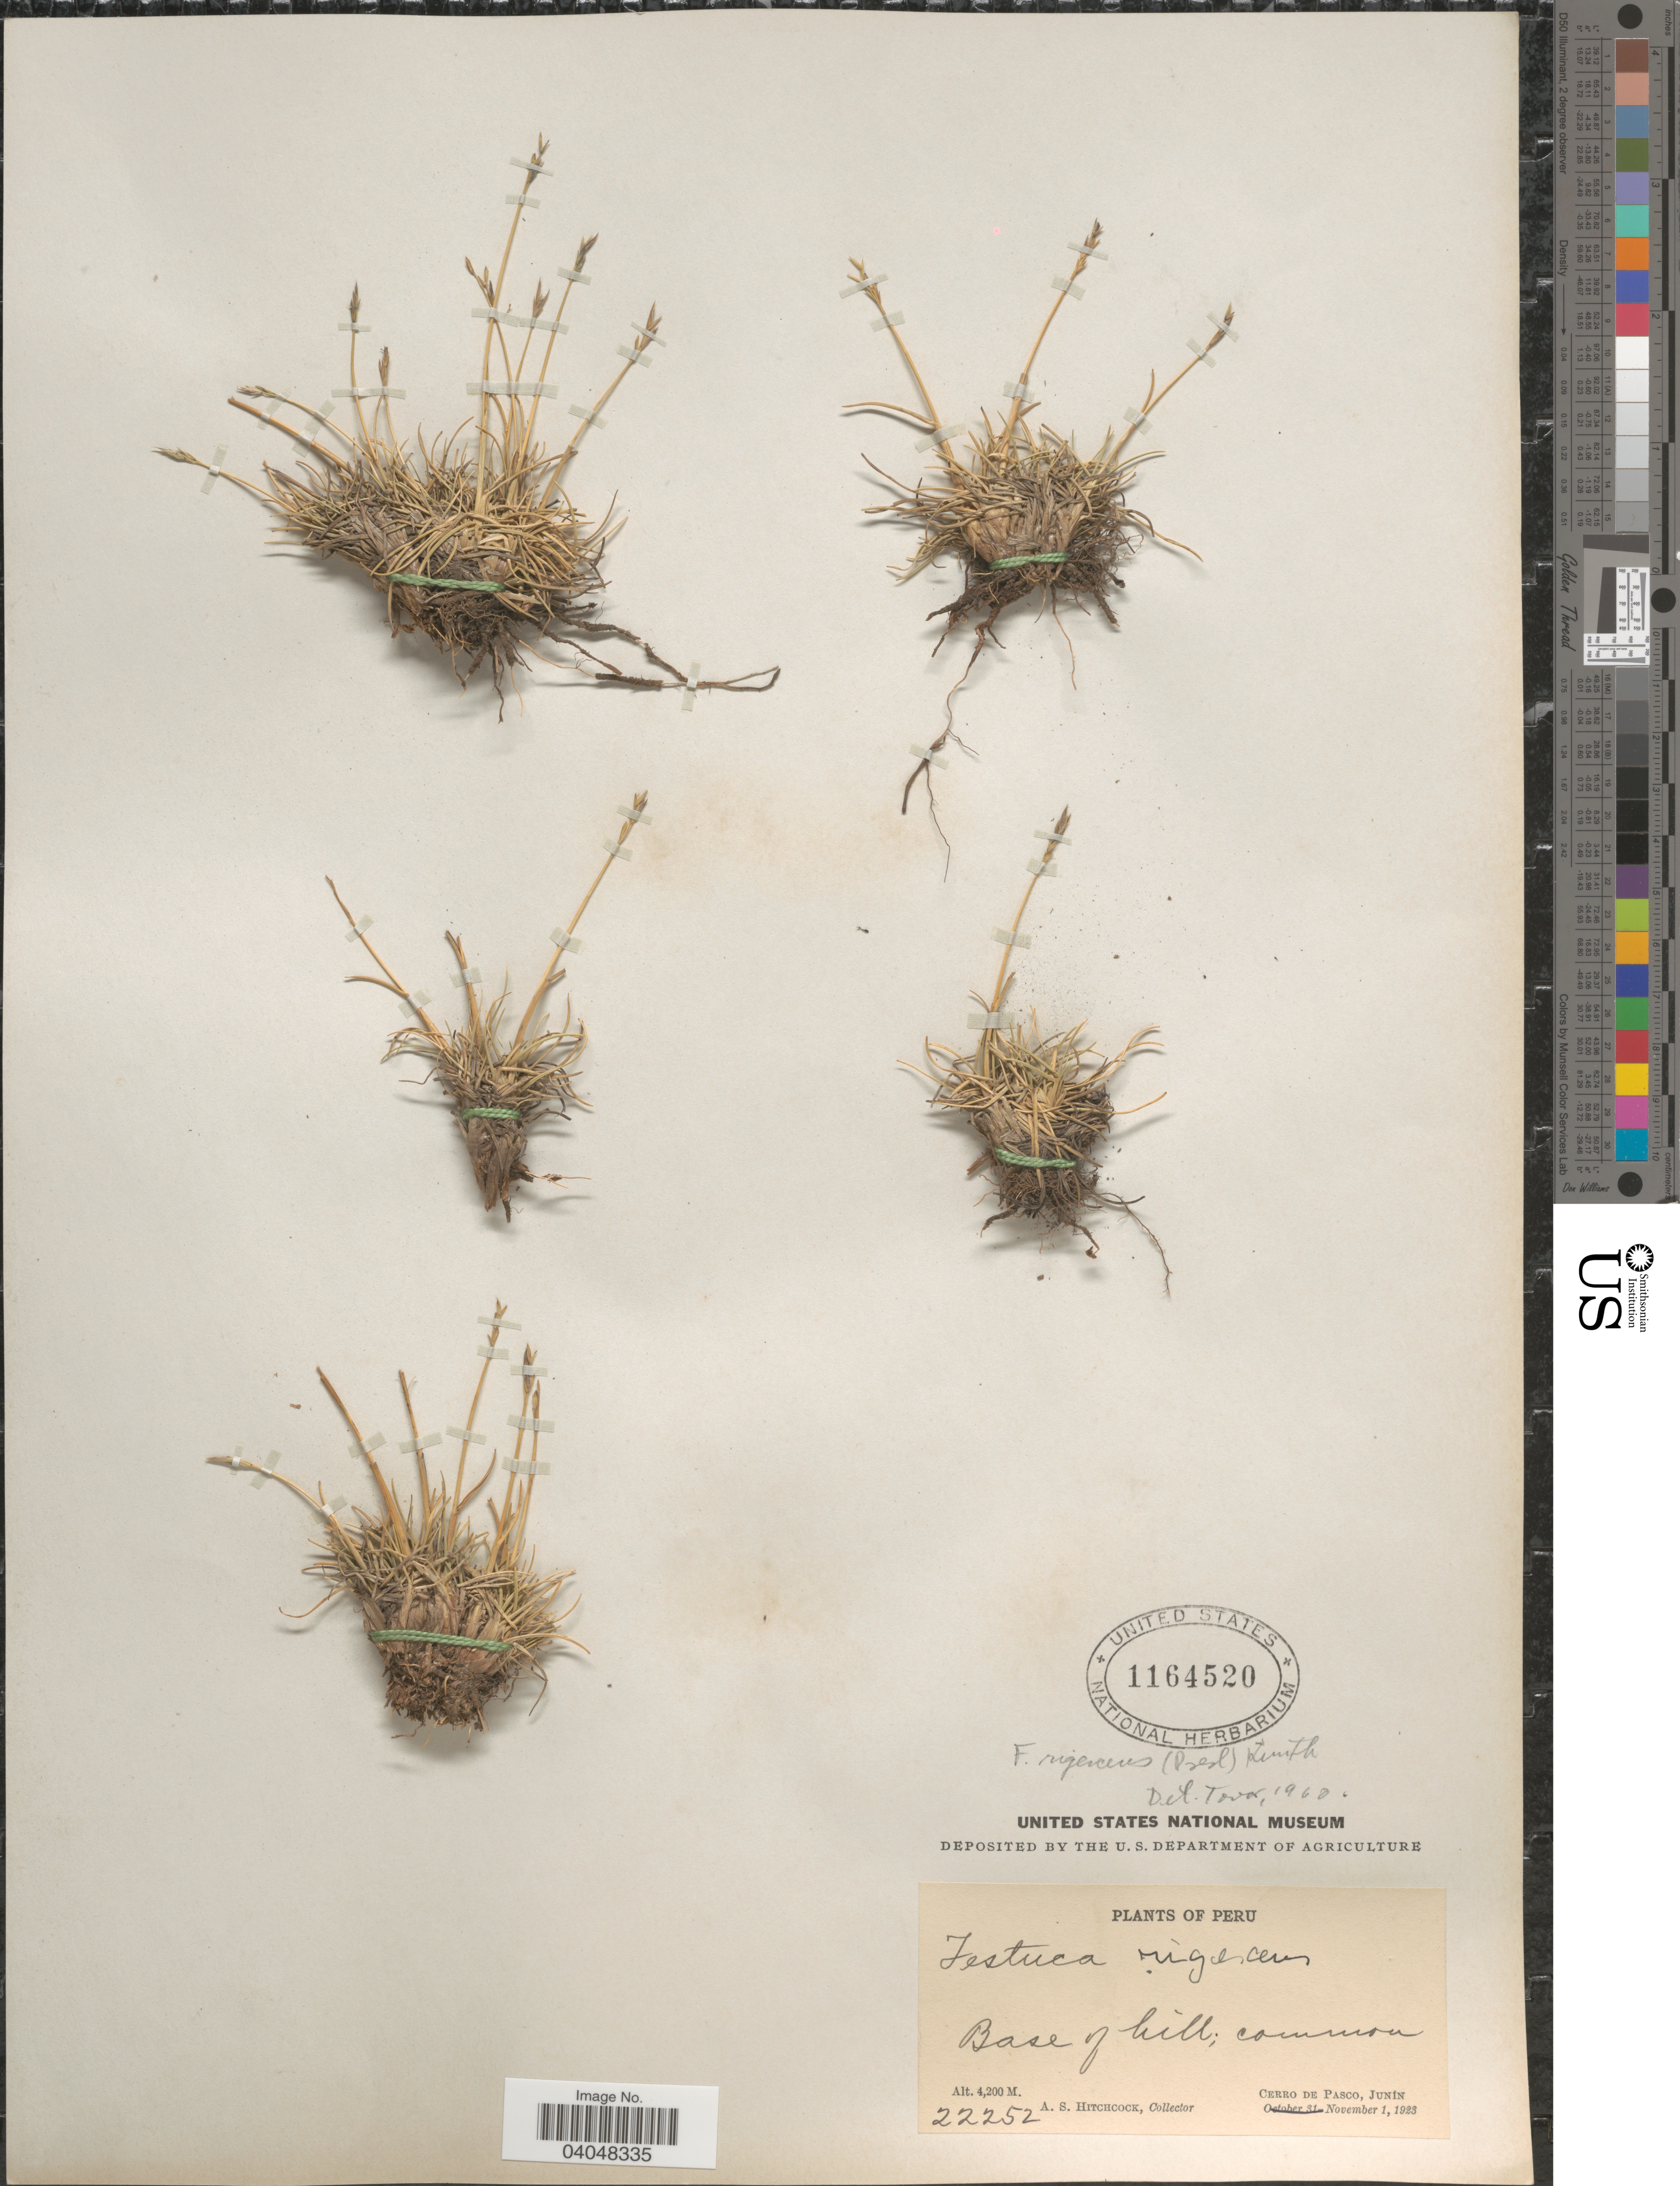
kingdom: Plantae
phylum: Tracheophyta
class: Liliopsida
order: Poales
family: Poaceae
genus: Festuca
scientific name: Festuca rigescens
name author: (J. Presl) Kunth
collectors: A. S. Hitchcock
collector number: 22252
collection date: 1923-11-01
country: Peru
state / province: Junín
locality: Base of hill; common. Cerro de Pasco.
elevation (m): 4200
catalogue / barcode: US 1164520